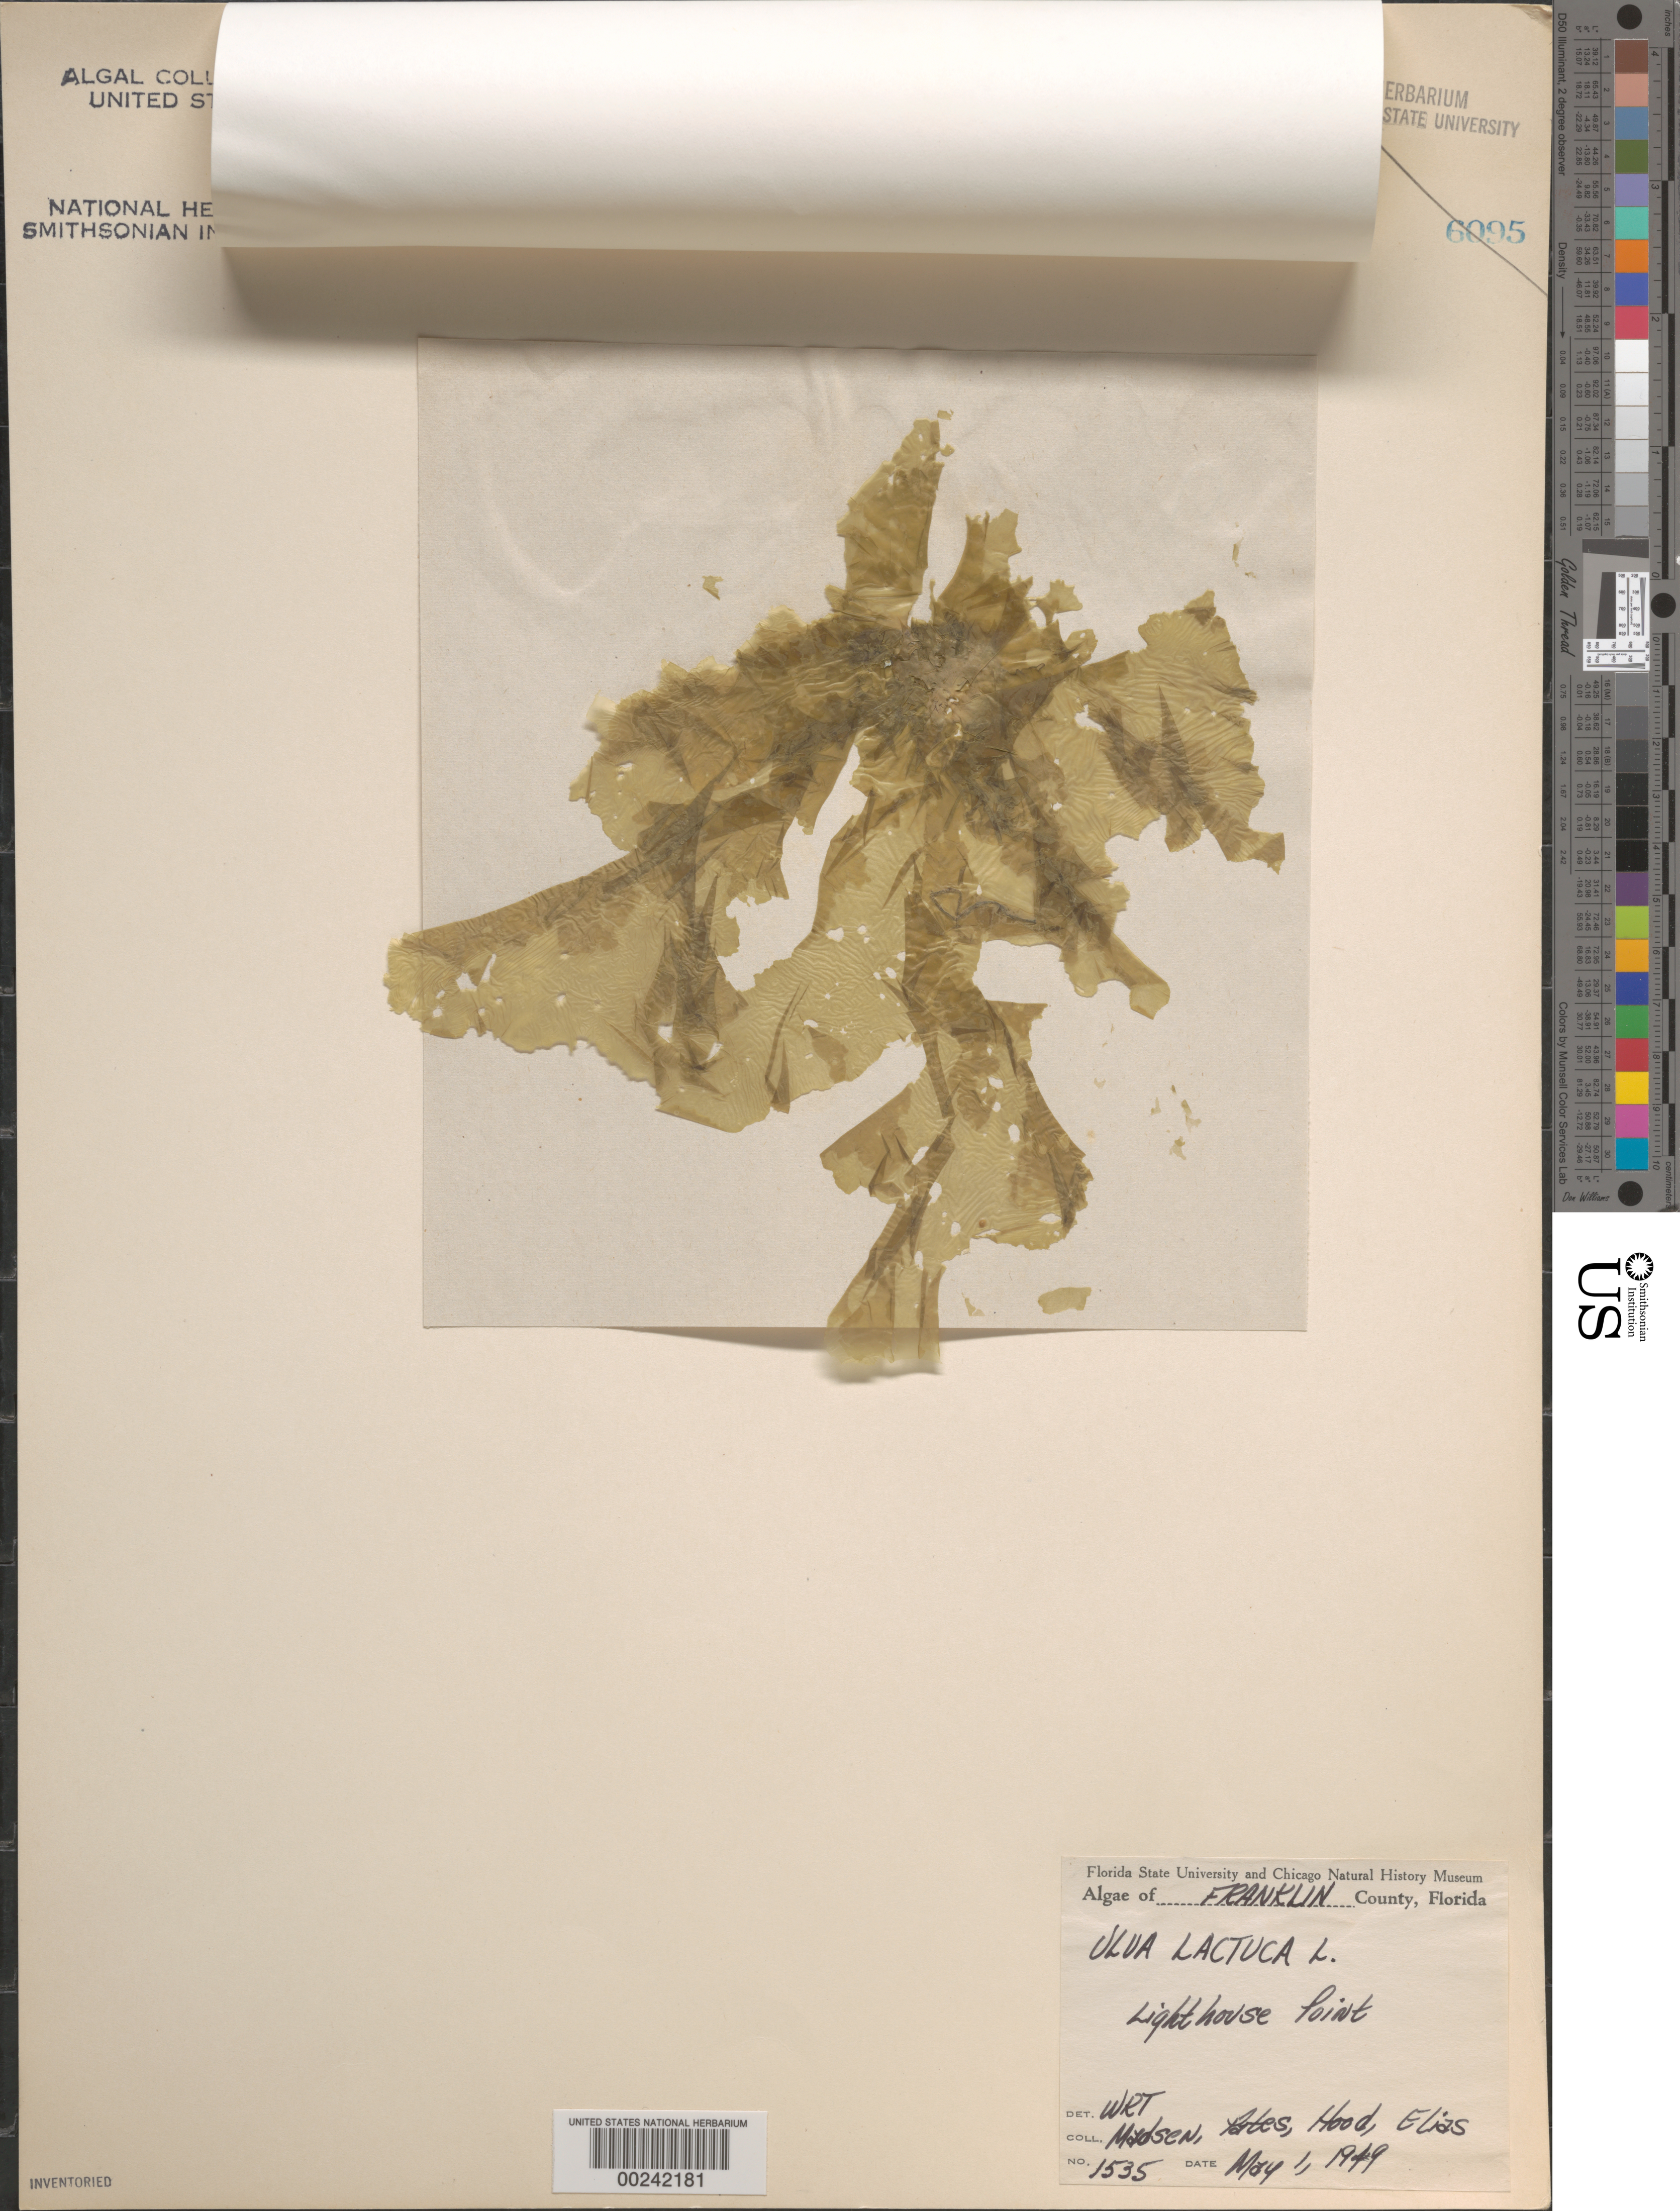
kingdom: Plantae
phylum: Chlorophyta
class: Ulvophyceae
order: Ulvales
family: Ulvaceae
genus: Ulva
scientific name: Ulva lactuca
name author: L.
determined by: Taylor, William R.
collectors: G. Madsen, A. Pates, M. Hood & L. Elias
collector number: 1535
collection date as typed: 01 May 1949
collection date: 1949-05-01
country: United States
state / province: Florida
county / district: Franklin County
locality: Lighthouse Point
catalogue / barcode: US 20570